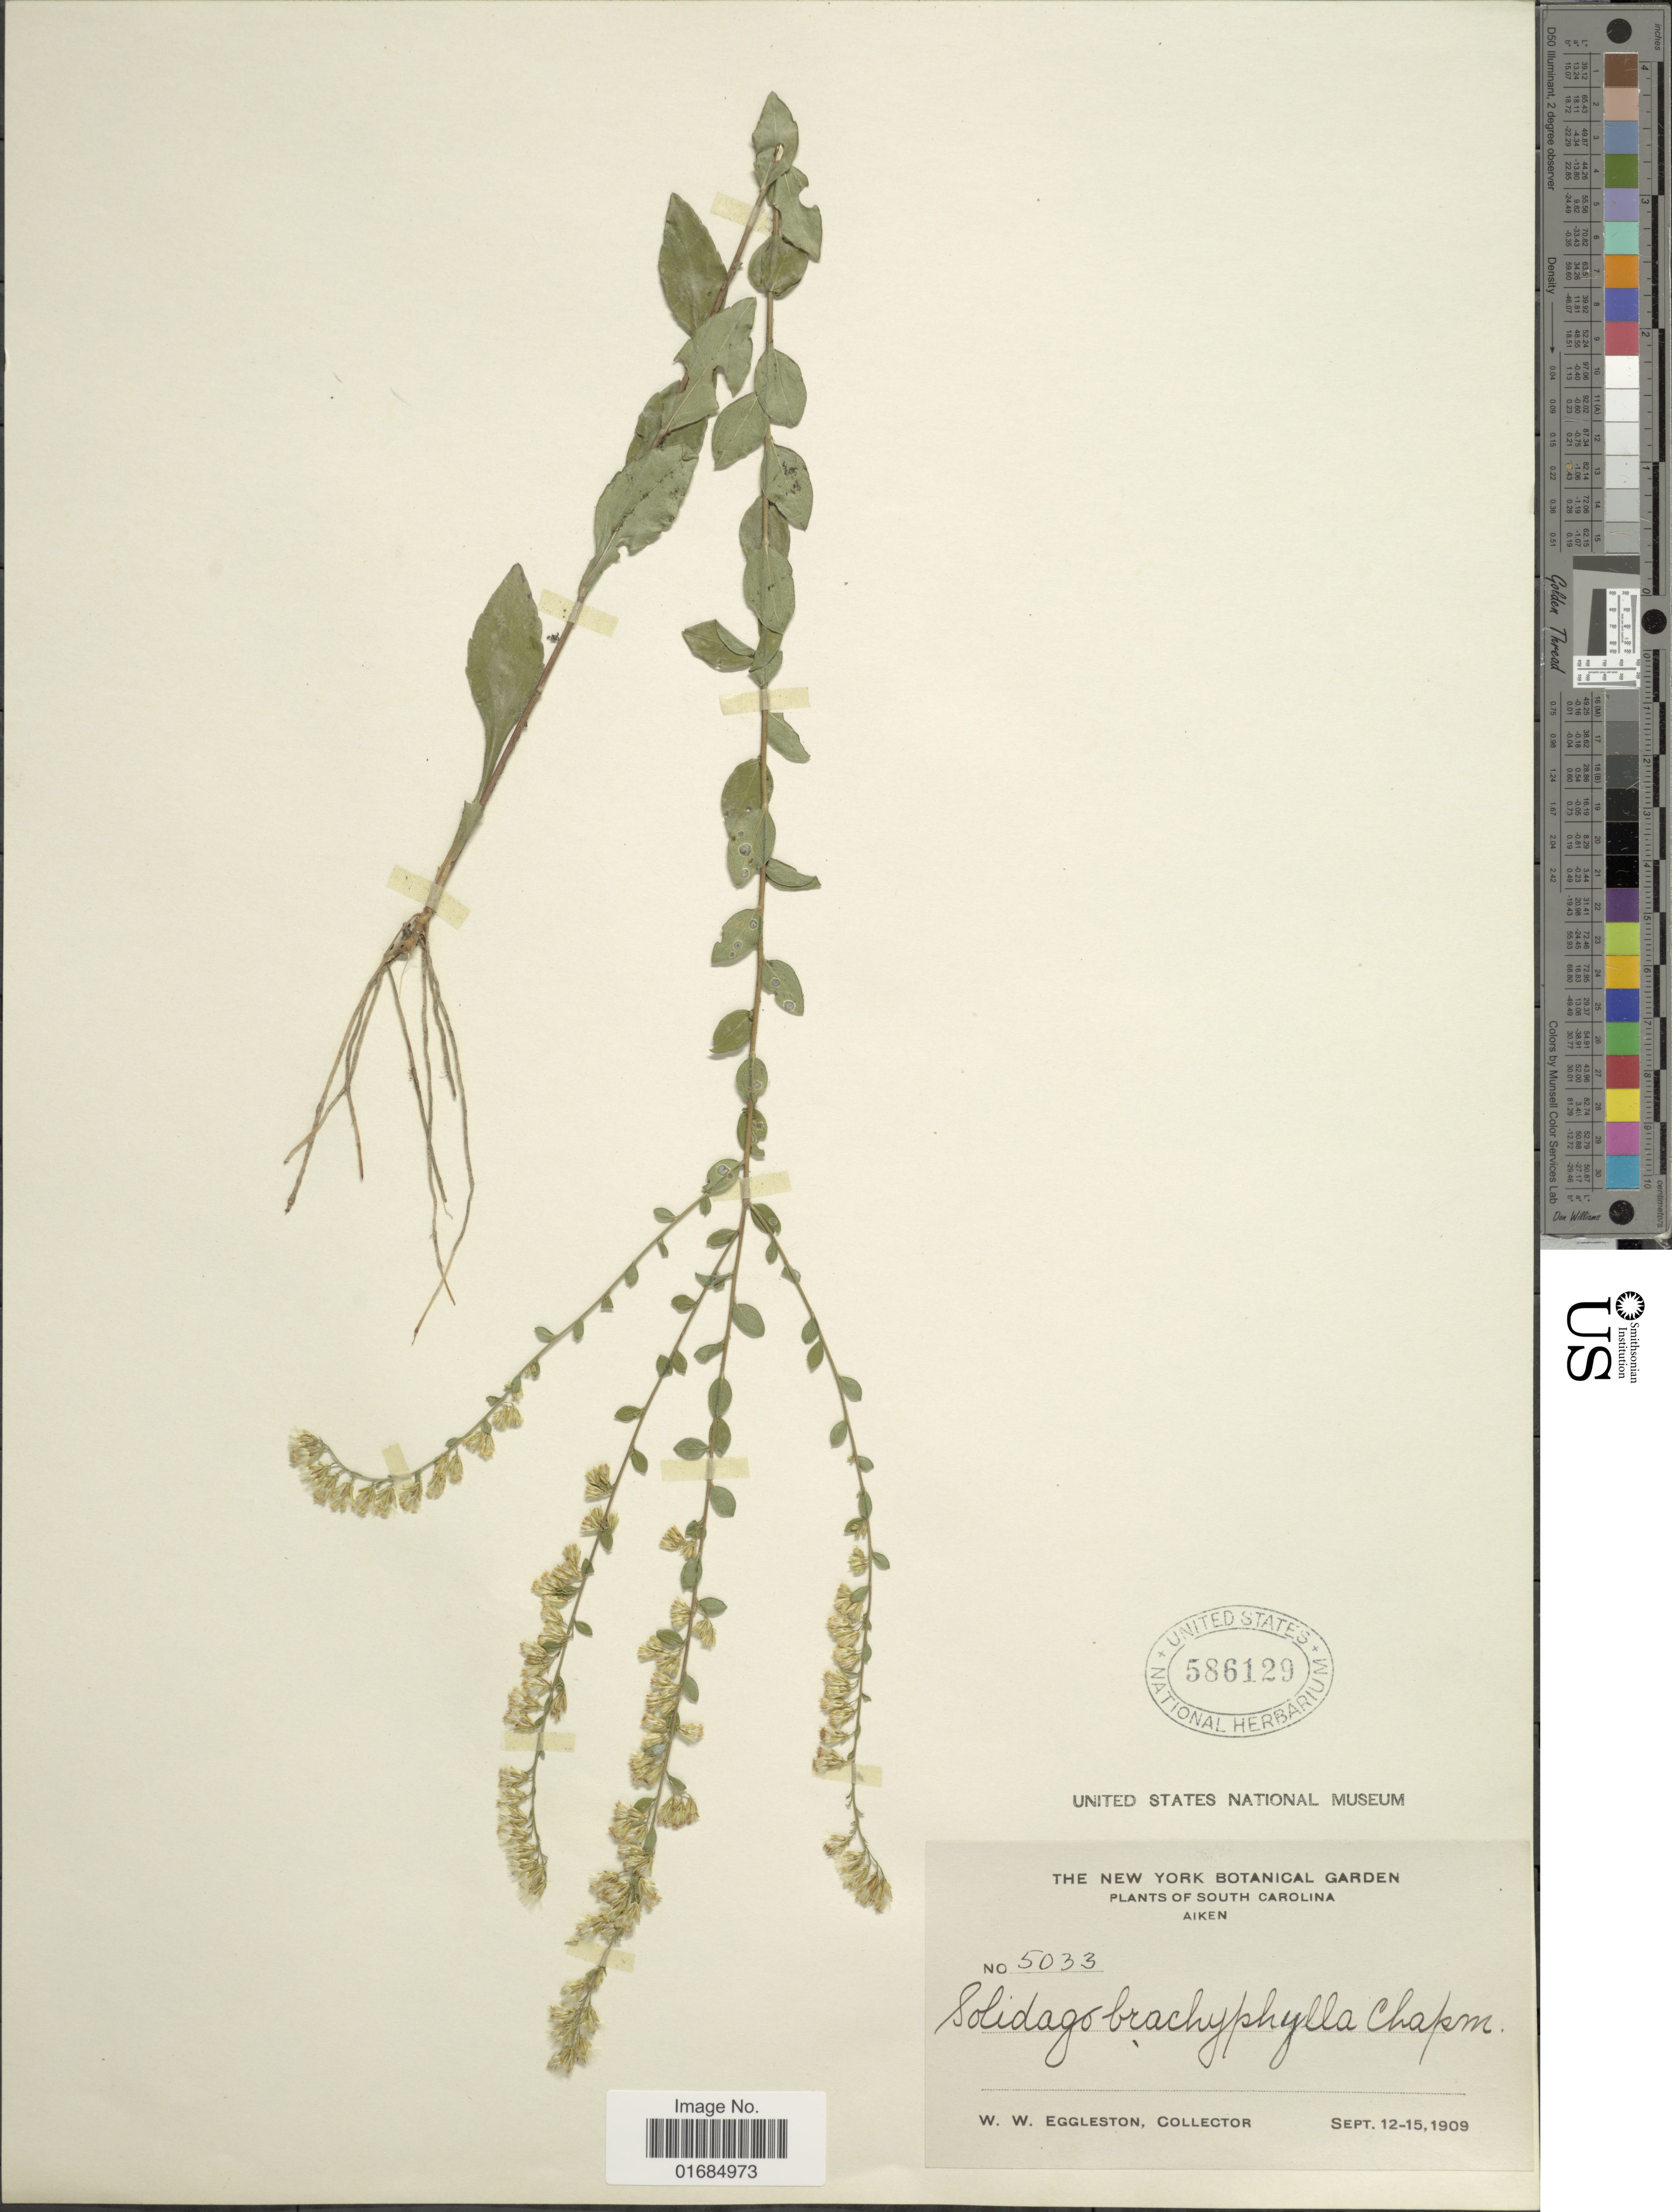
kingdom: Plantae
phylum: Tracheophyta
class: Magnoliopsida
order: Asterales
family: Asteraceae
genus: Solidago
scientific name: Solidago brachyphylla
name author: Chapman ex Torr. & A. Gray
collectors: W. W. Eggleston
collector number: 5033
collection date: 1909-09-12/1909-09-15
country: United States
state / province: South Carolina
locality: Aiken.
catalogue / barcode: US 586129